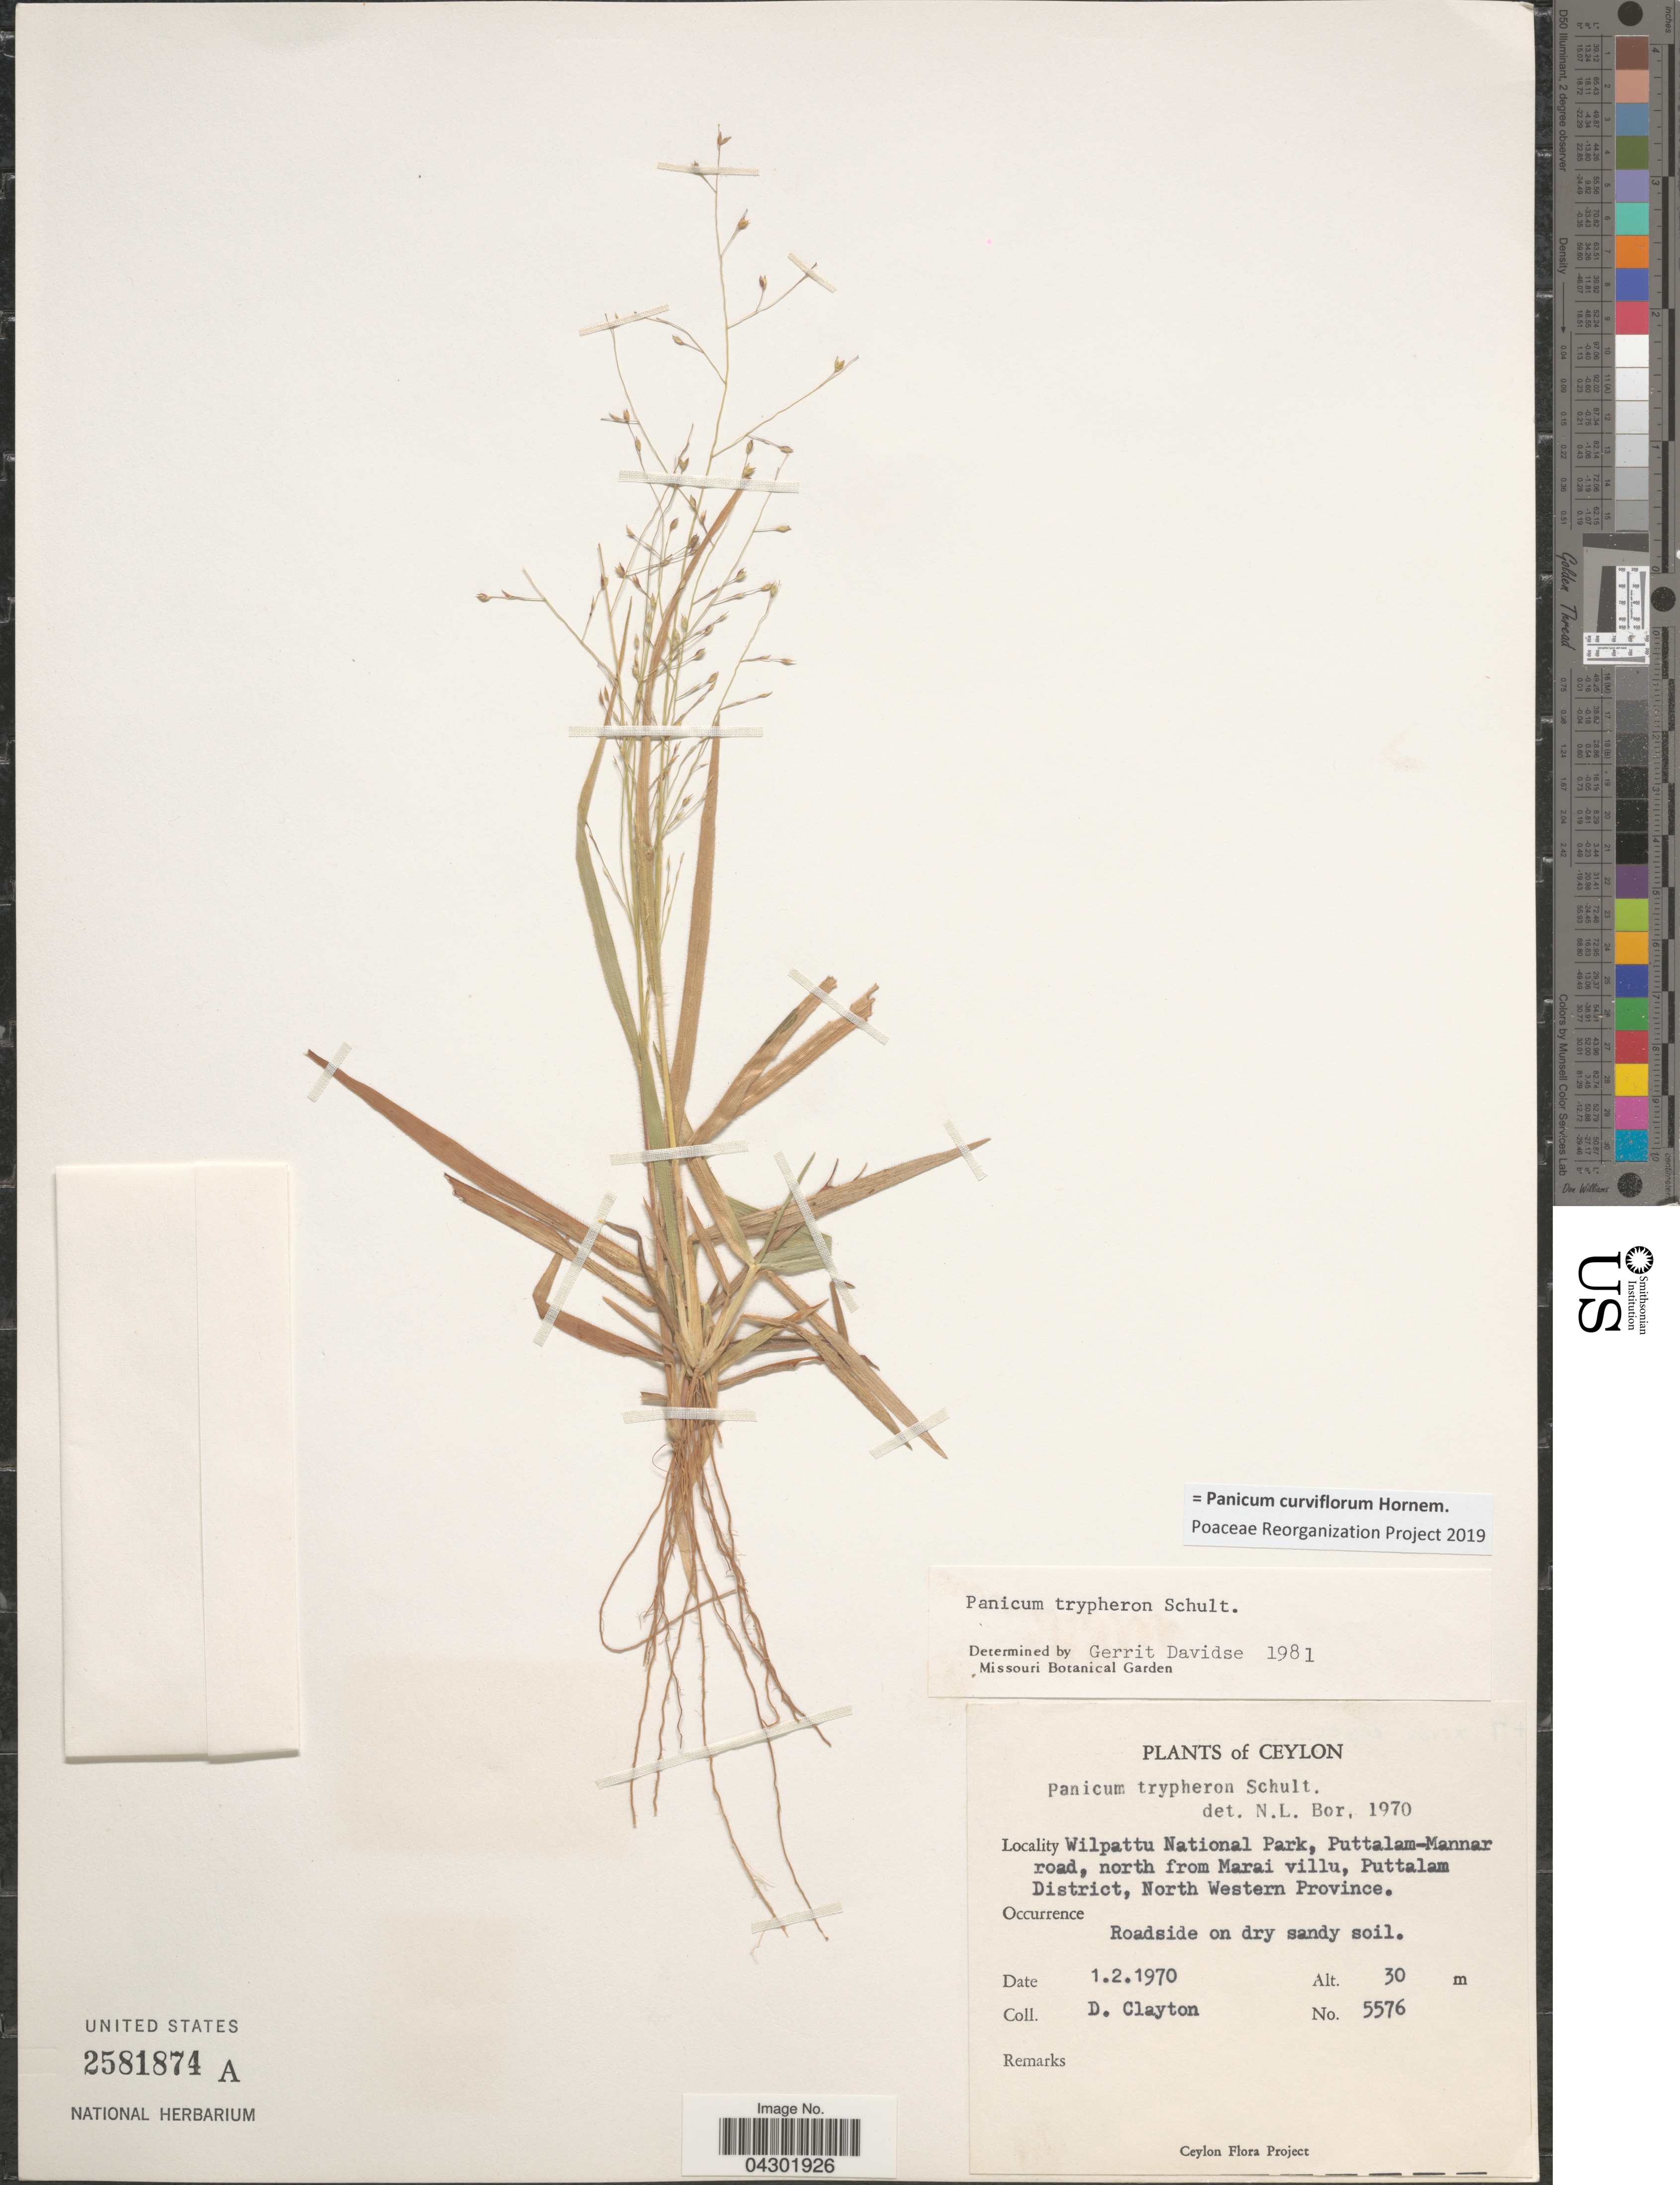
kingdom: Plantae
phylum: Tracheophyta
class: Liliopsida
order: Poales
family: Poaceae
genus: Panicum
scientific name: Panicum curviflorum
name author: Hornem.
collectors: D. Clayton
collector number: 5576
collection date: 1970-02-01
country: Sri Lanka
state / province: North Western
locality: Ceylon. Wilpattu National Park, Puttalam-Mannar road, north from Marai villu, Puttala District, North Western Province. Roadside on dry sandy soil.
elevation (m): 30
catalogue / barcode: US 2581874A